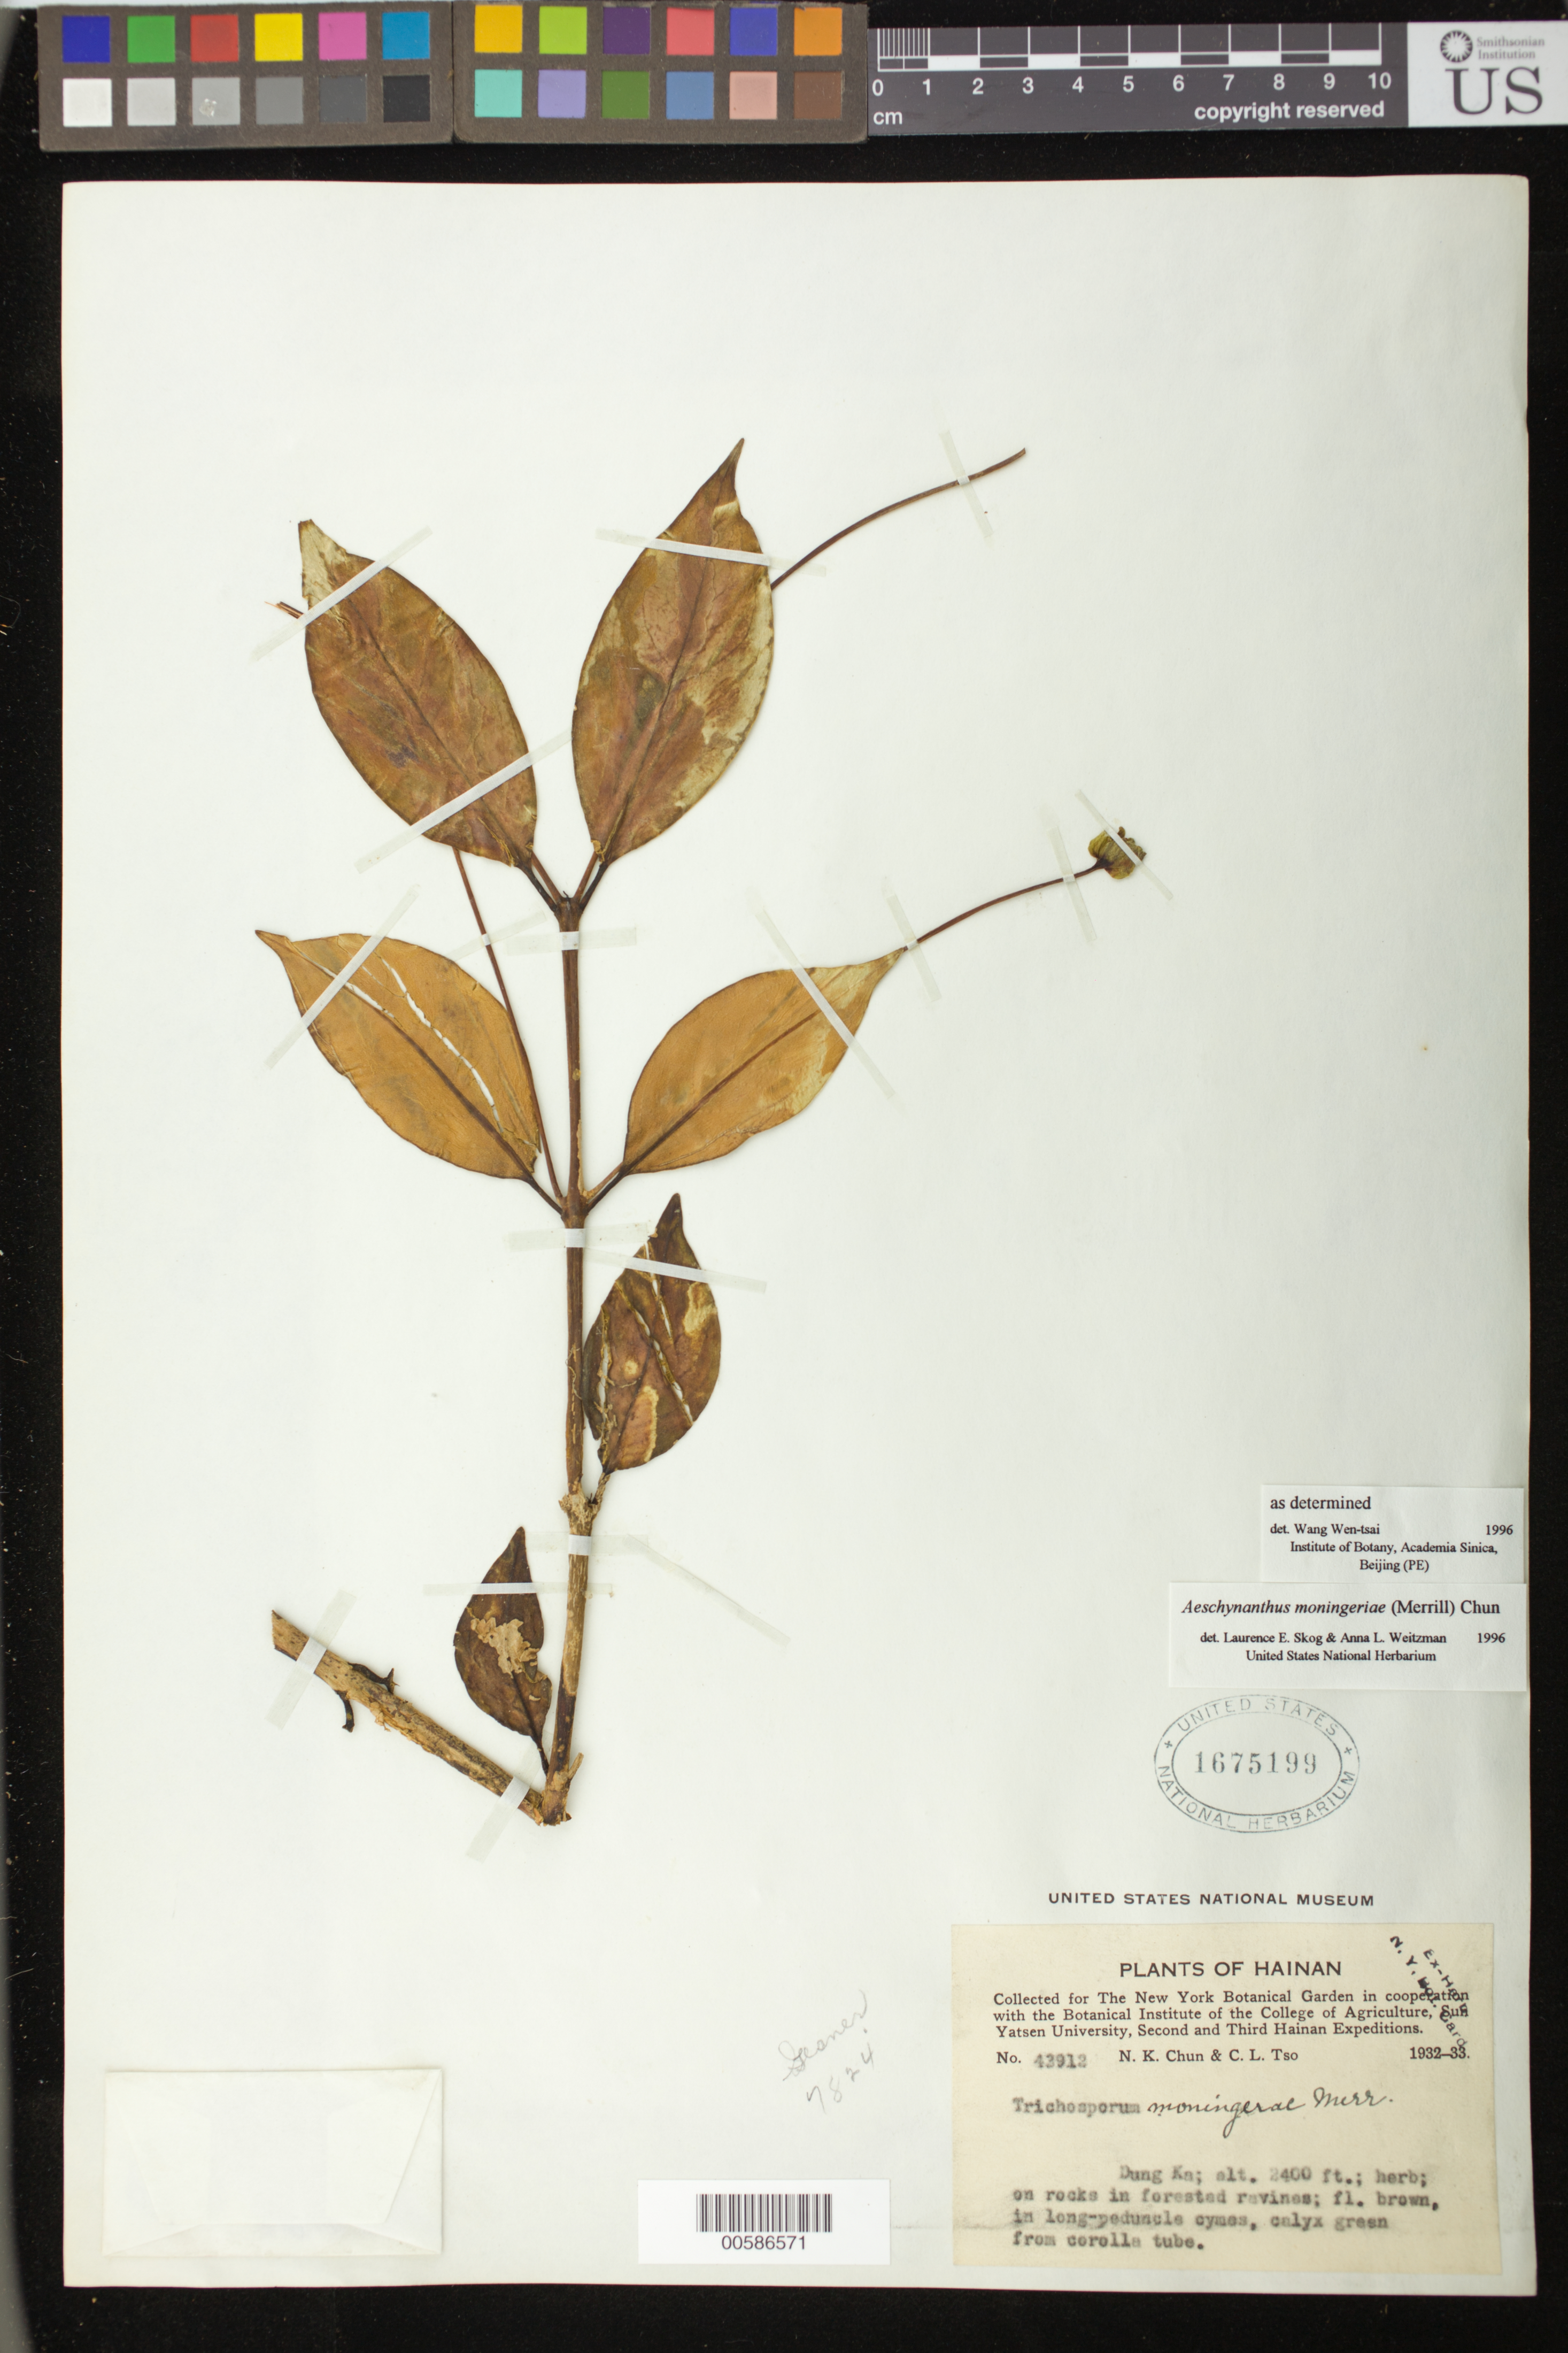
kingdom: Plantae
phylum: Tracheophyta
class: Magnoliopsida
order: Lamiales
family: Gesneriaceae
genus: Aeschynanthus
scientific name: Aeschynanthus moningeriae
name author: (Merr.) Chun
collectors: N. K. Chun & C. Tso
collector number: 43912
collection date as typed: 1932-33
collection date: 1932/1933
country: China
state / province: Guangdong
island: Hainan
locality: Hainan i., Dung ka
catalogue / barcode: US 1675199